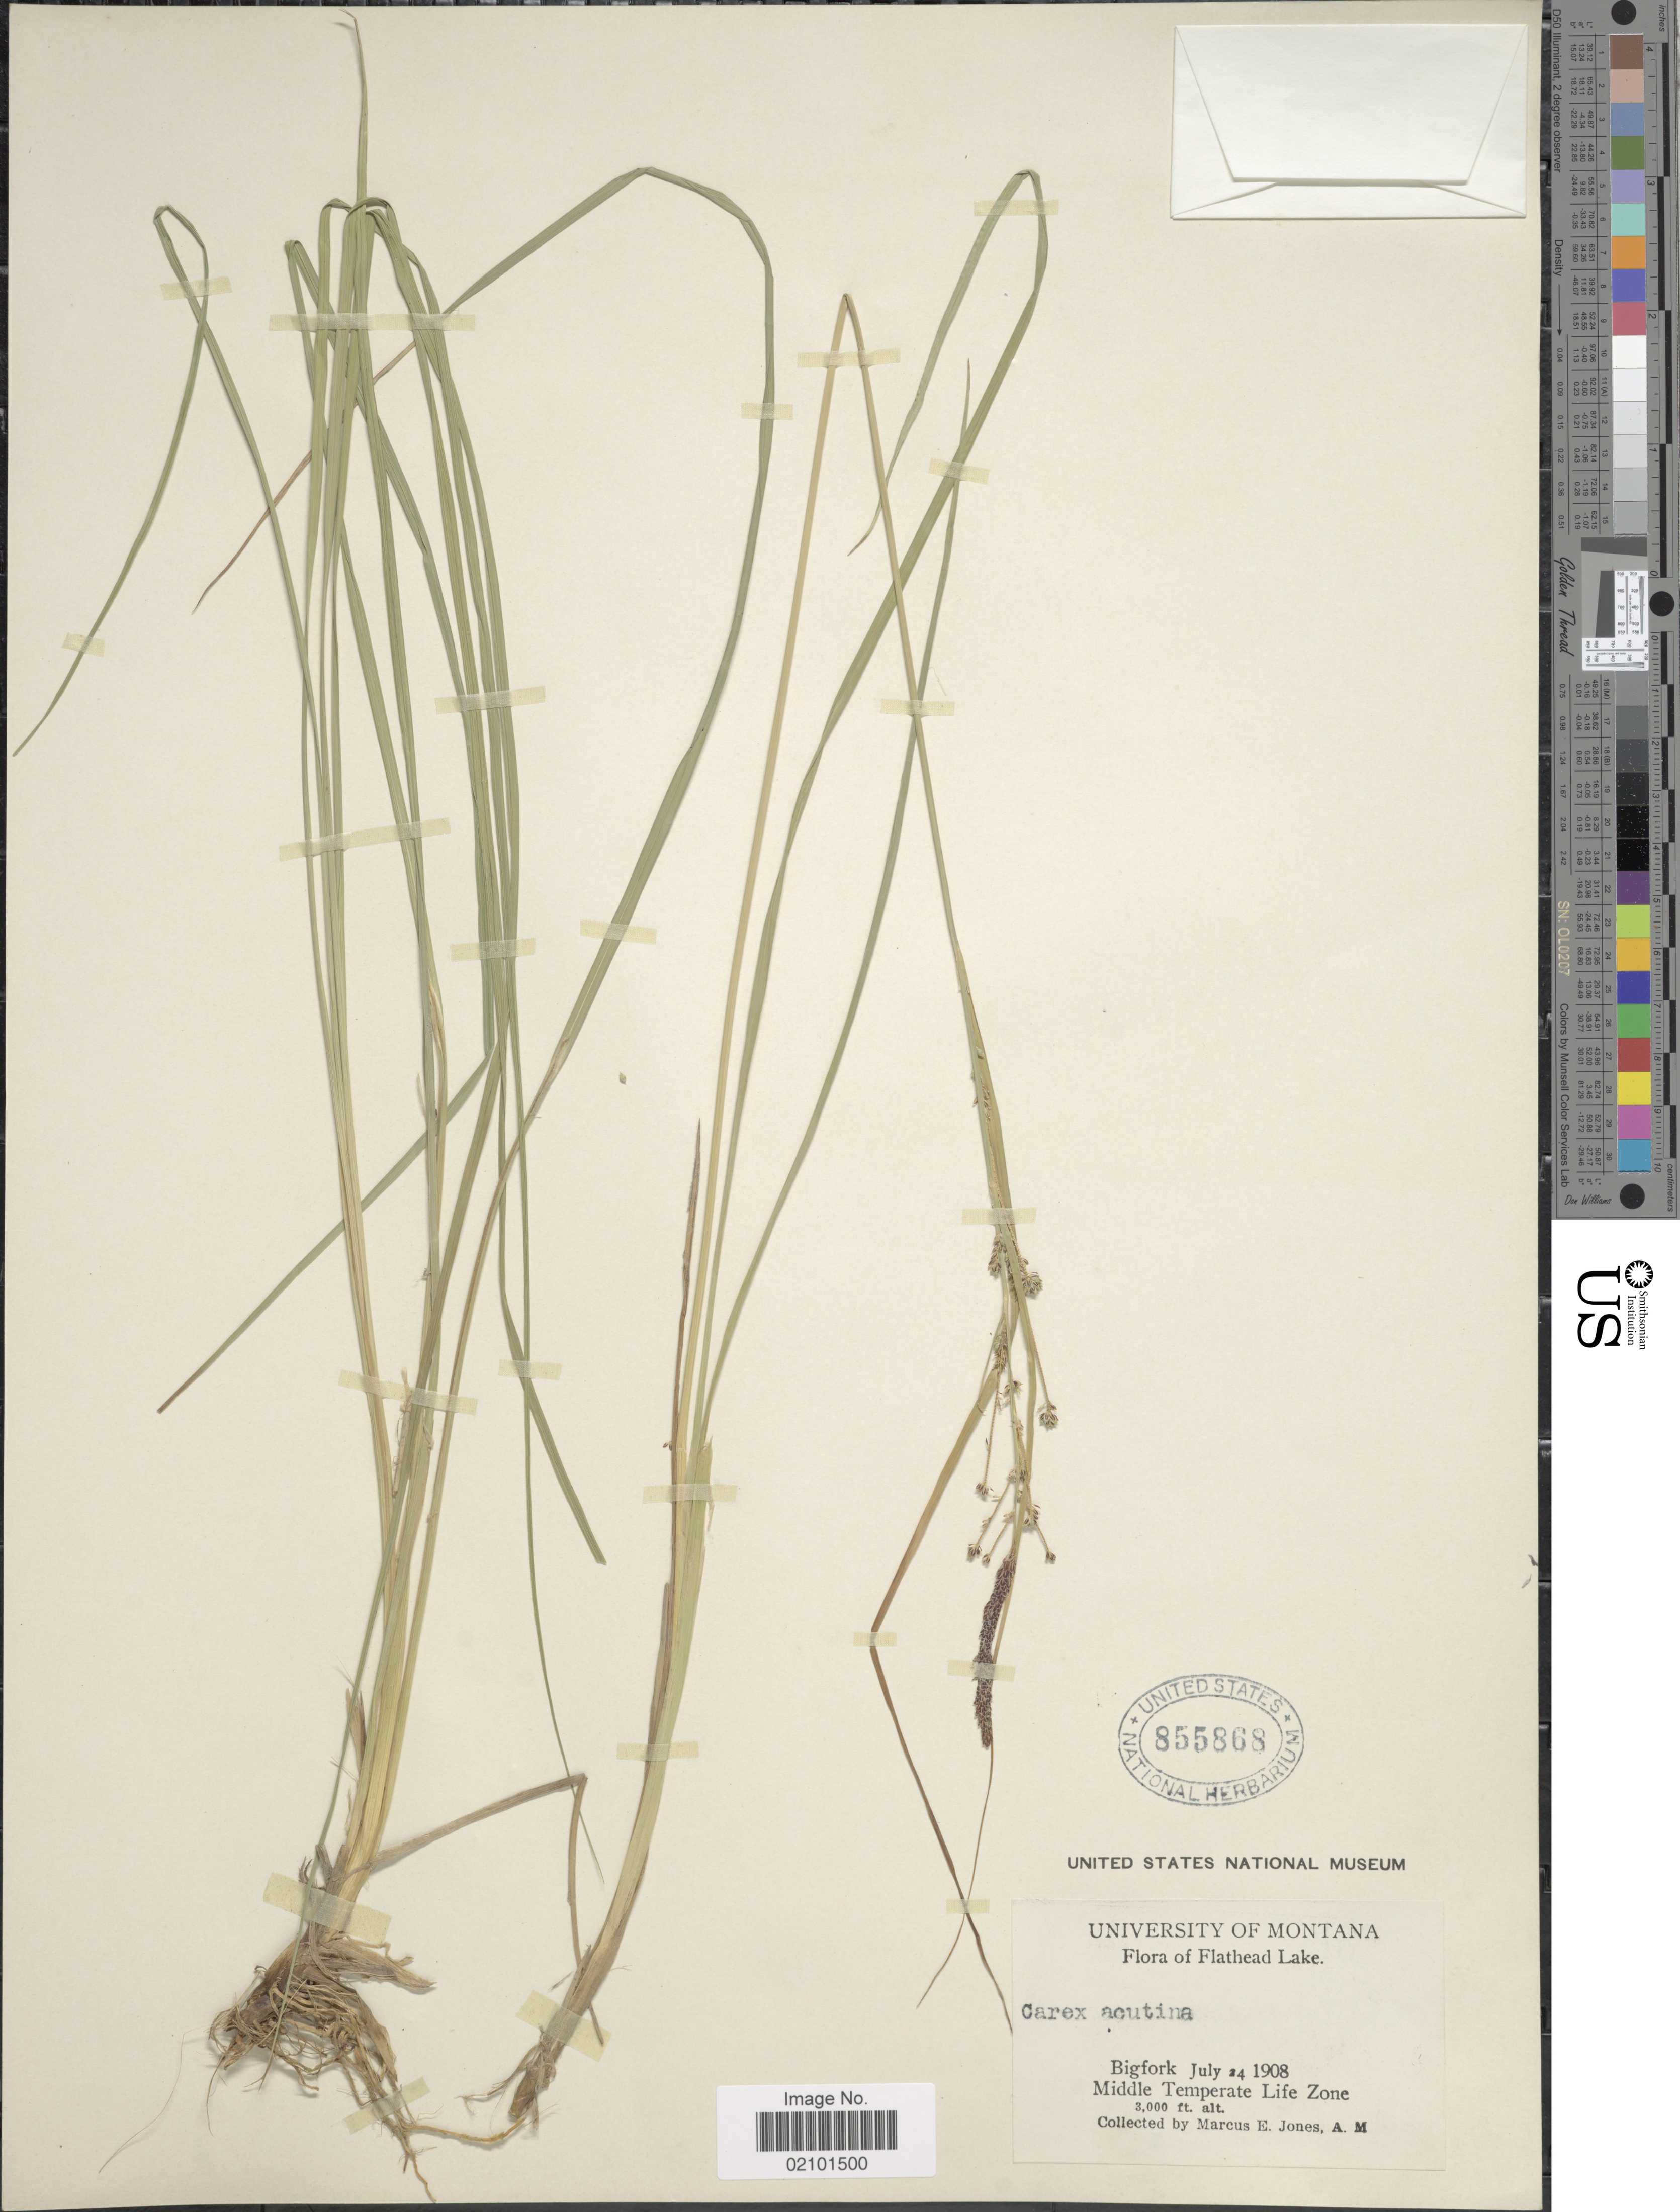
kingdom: Plantae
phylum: Tracheophyta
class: Liliopsida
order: Poales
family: Cyperaceae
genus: Carex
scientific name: Carex aquatilis var. aquatilis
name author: Wahlenb.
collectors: M. E. Jones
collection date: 1908-07-24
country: United States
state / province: Montana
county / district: Flathead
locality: Flathead Lake, Bigfork, Middle Temperate Life Zone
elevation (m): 914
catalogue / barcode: US 855868